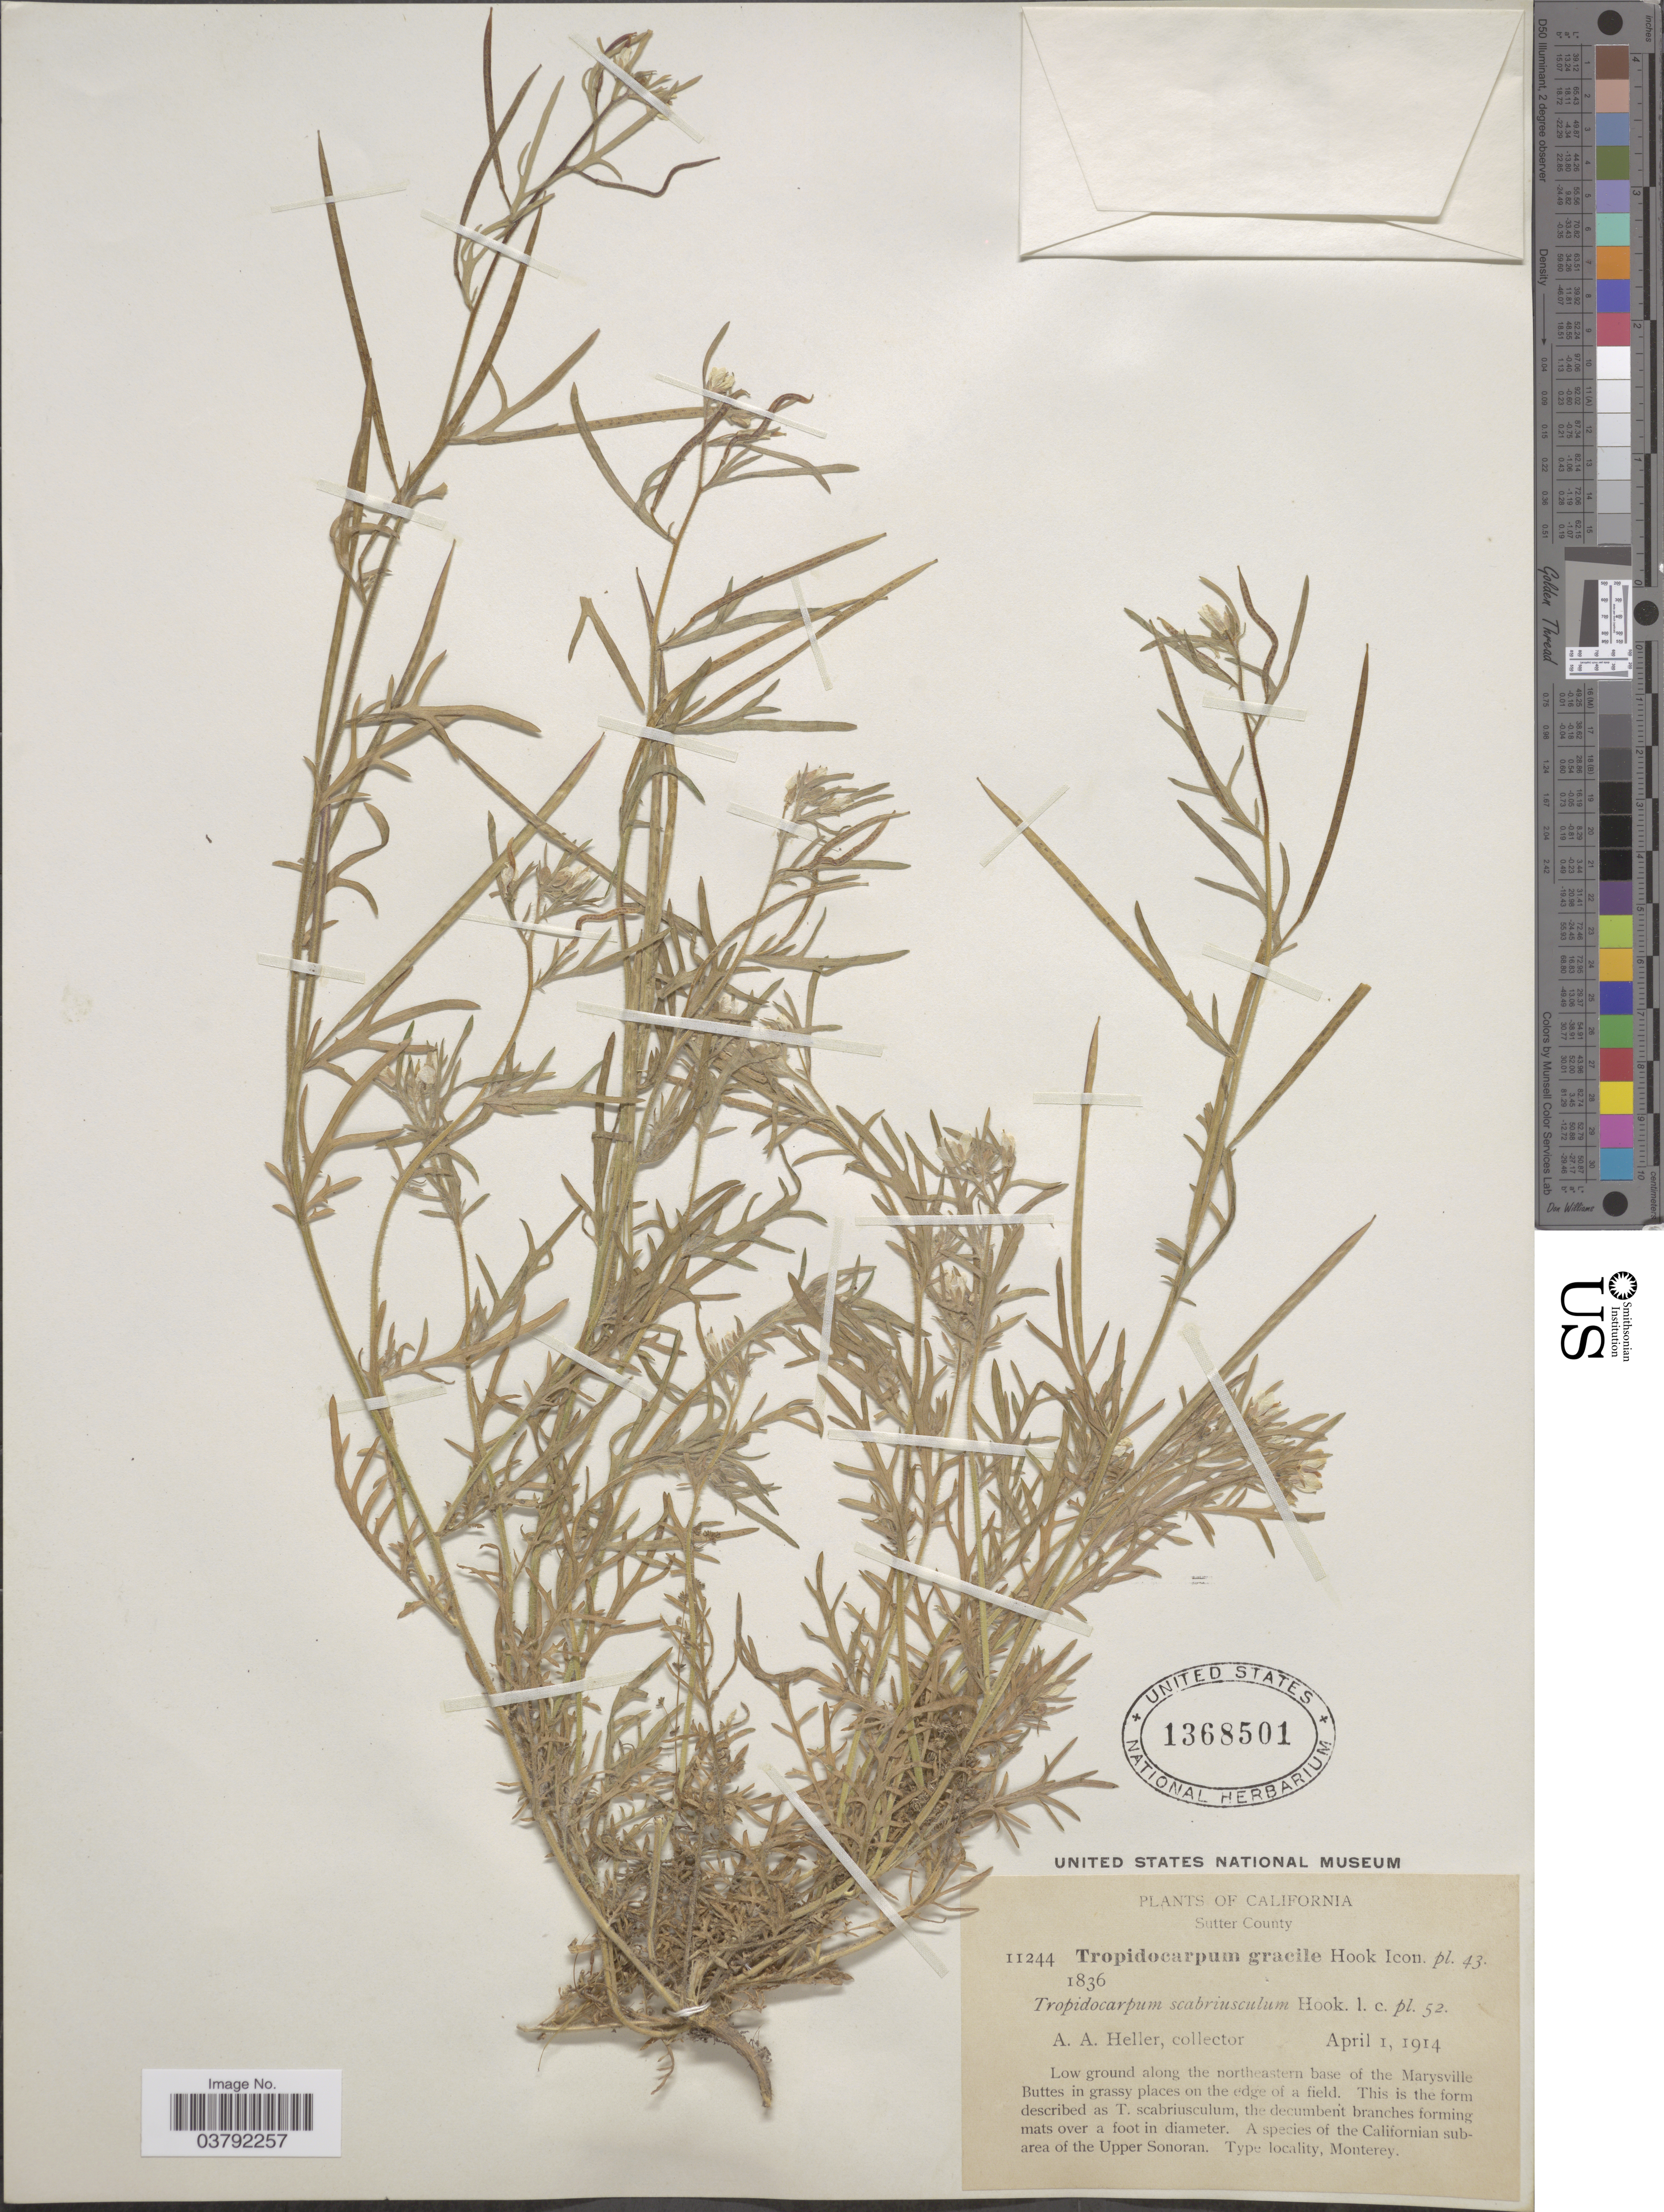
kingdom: Plantae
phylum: Tracheophyta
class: Magnoliopsida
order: Brassicales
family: Brassicaceae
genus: Tropidocarpum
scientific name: Tropidocarpum gracile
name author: Hook.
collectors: A. A. Heller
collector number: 11244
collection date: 1914-04-01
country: United States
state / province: California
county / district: Sutter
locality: Sutter County. Low ground along the northeastern base of the Marysvile Buttes in grassy places on the edge of a field.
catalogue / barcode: US 1368501